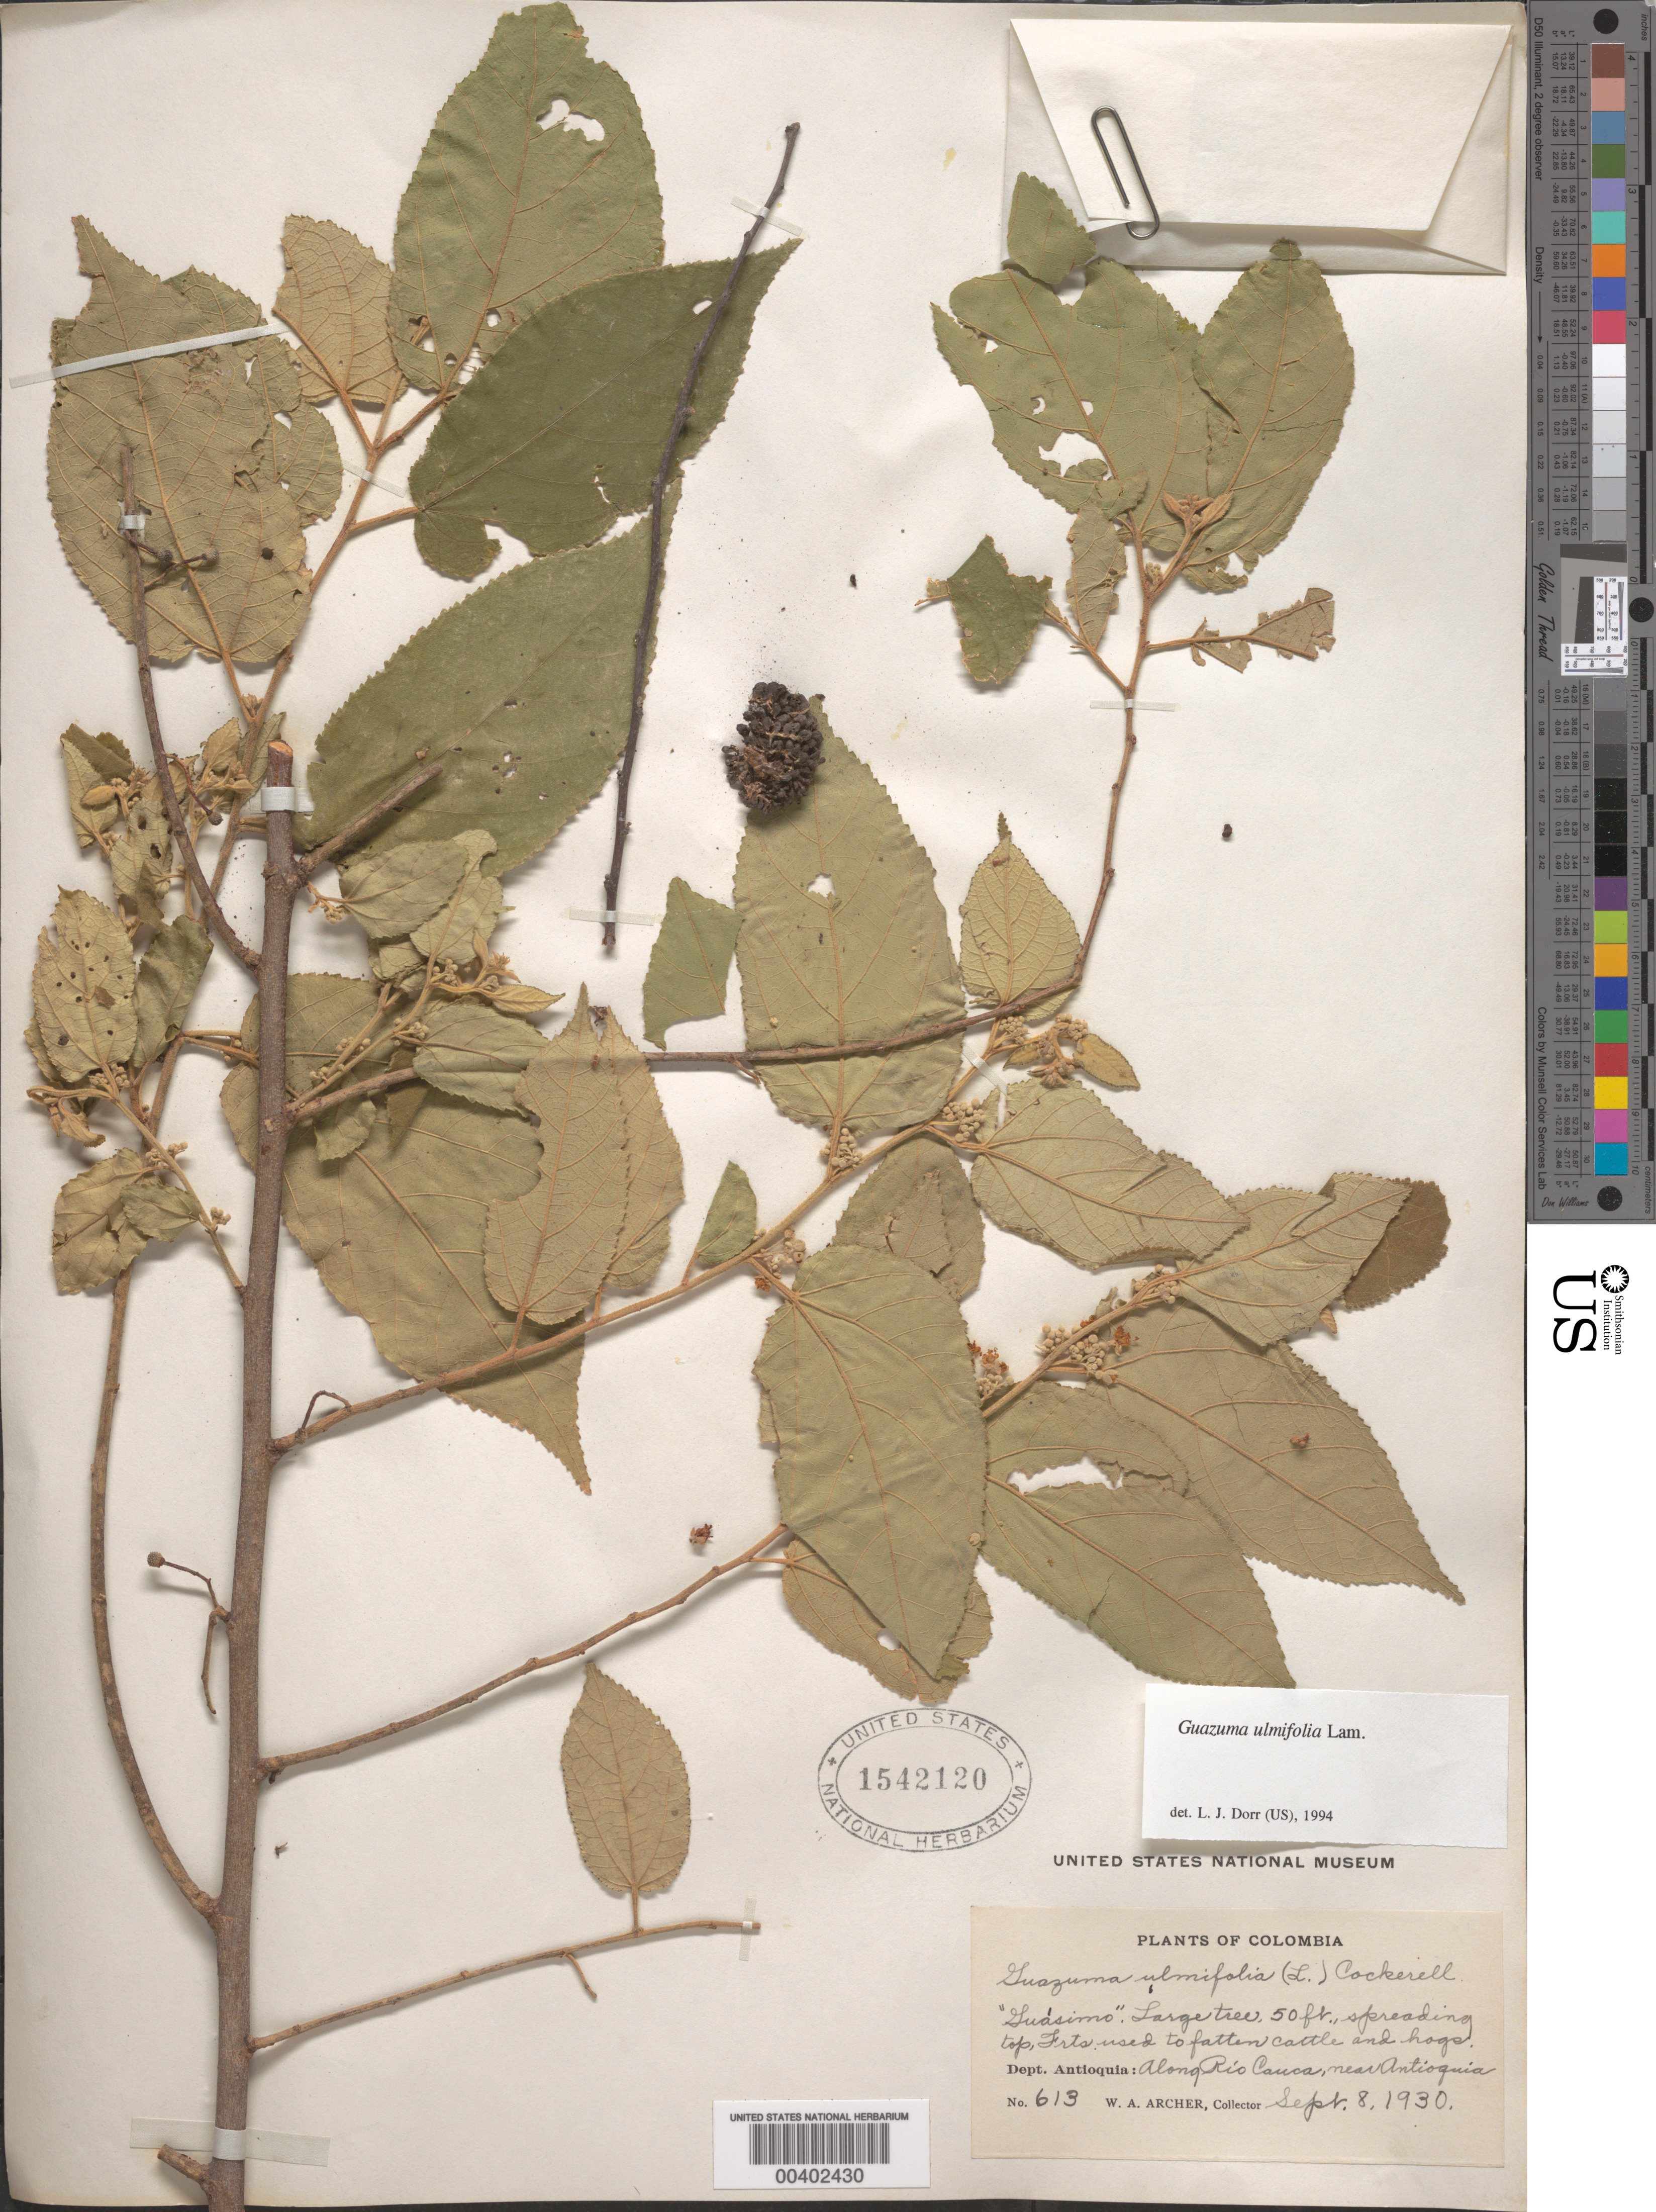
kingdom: Plantae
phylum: Tracheophyta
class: Magnoliopsida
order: Malvales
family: Malvaceae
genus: Guazuma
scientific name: Guazuma ulmifolia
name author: Lam.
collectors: W. A. Archer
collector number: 613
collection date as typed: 08 Sep 1930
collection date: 1930-09-08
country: Colombia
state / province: Antioquia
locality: Along Río Cauca, near Antioquia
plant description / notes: Common name: Guásimo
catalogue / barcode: US 1542120